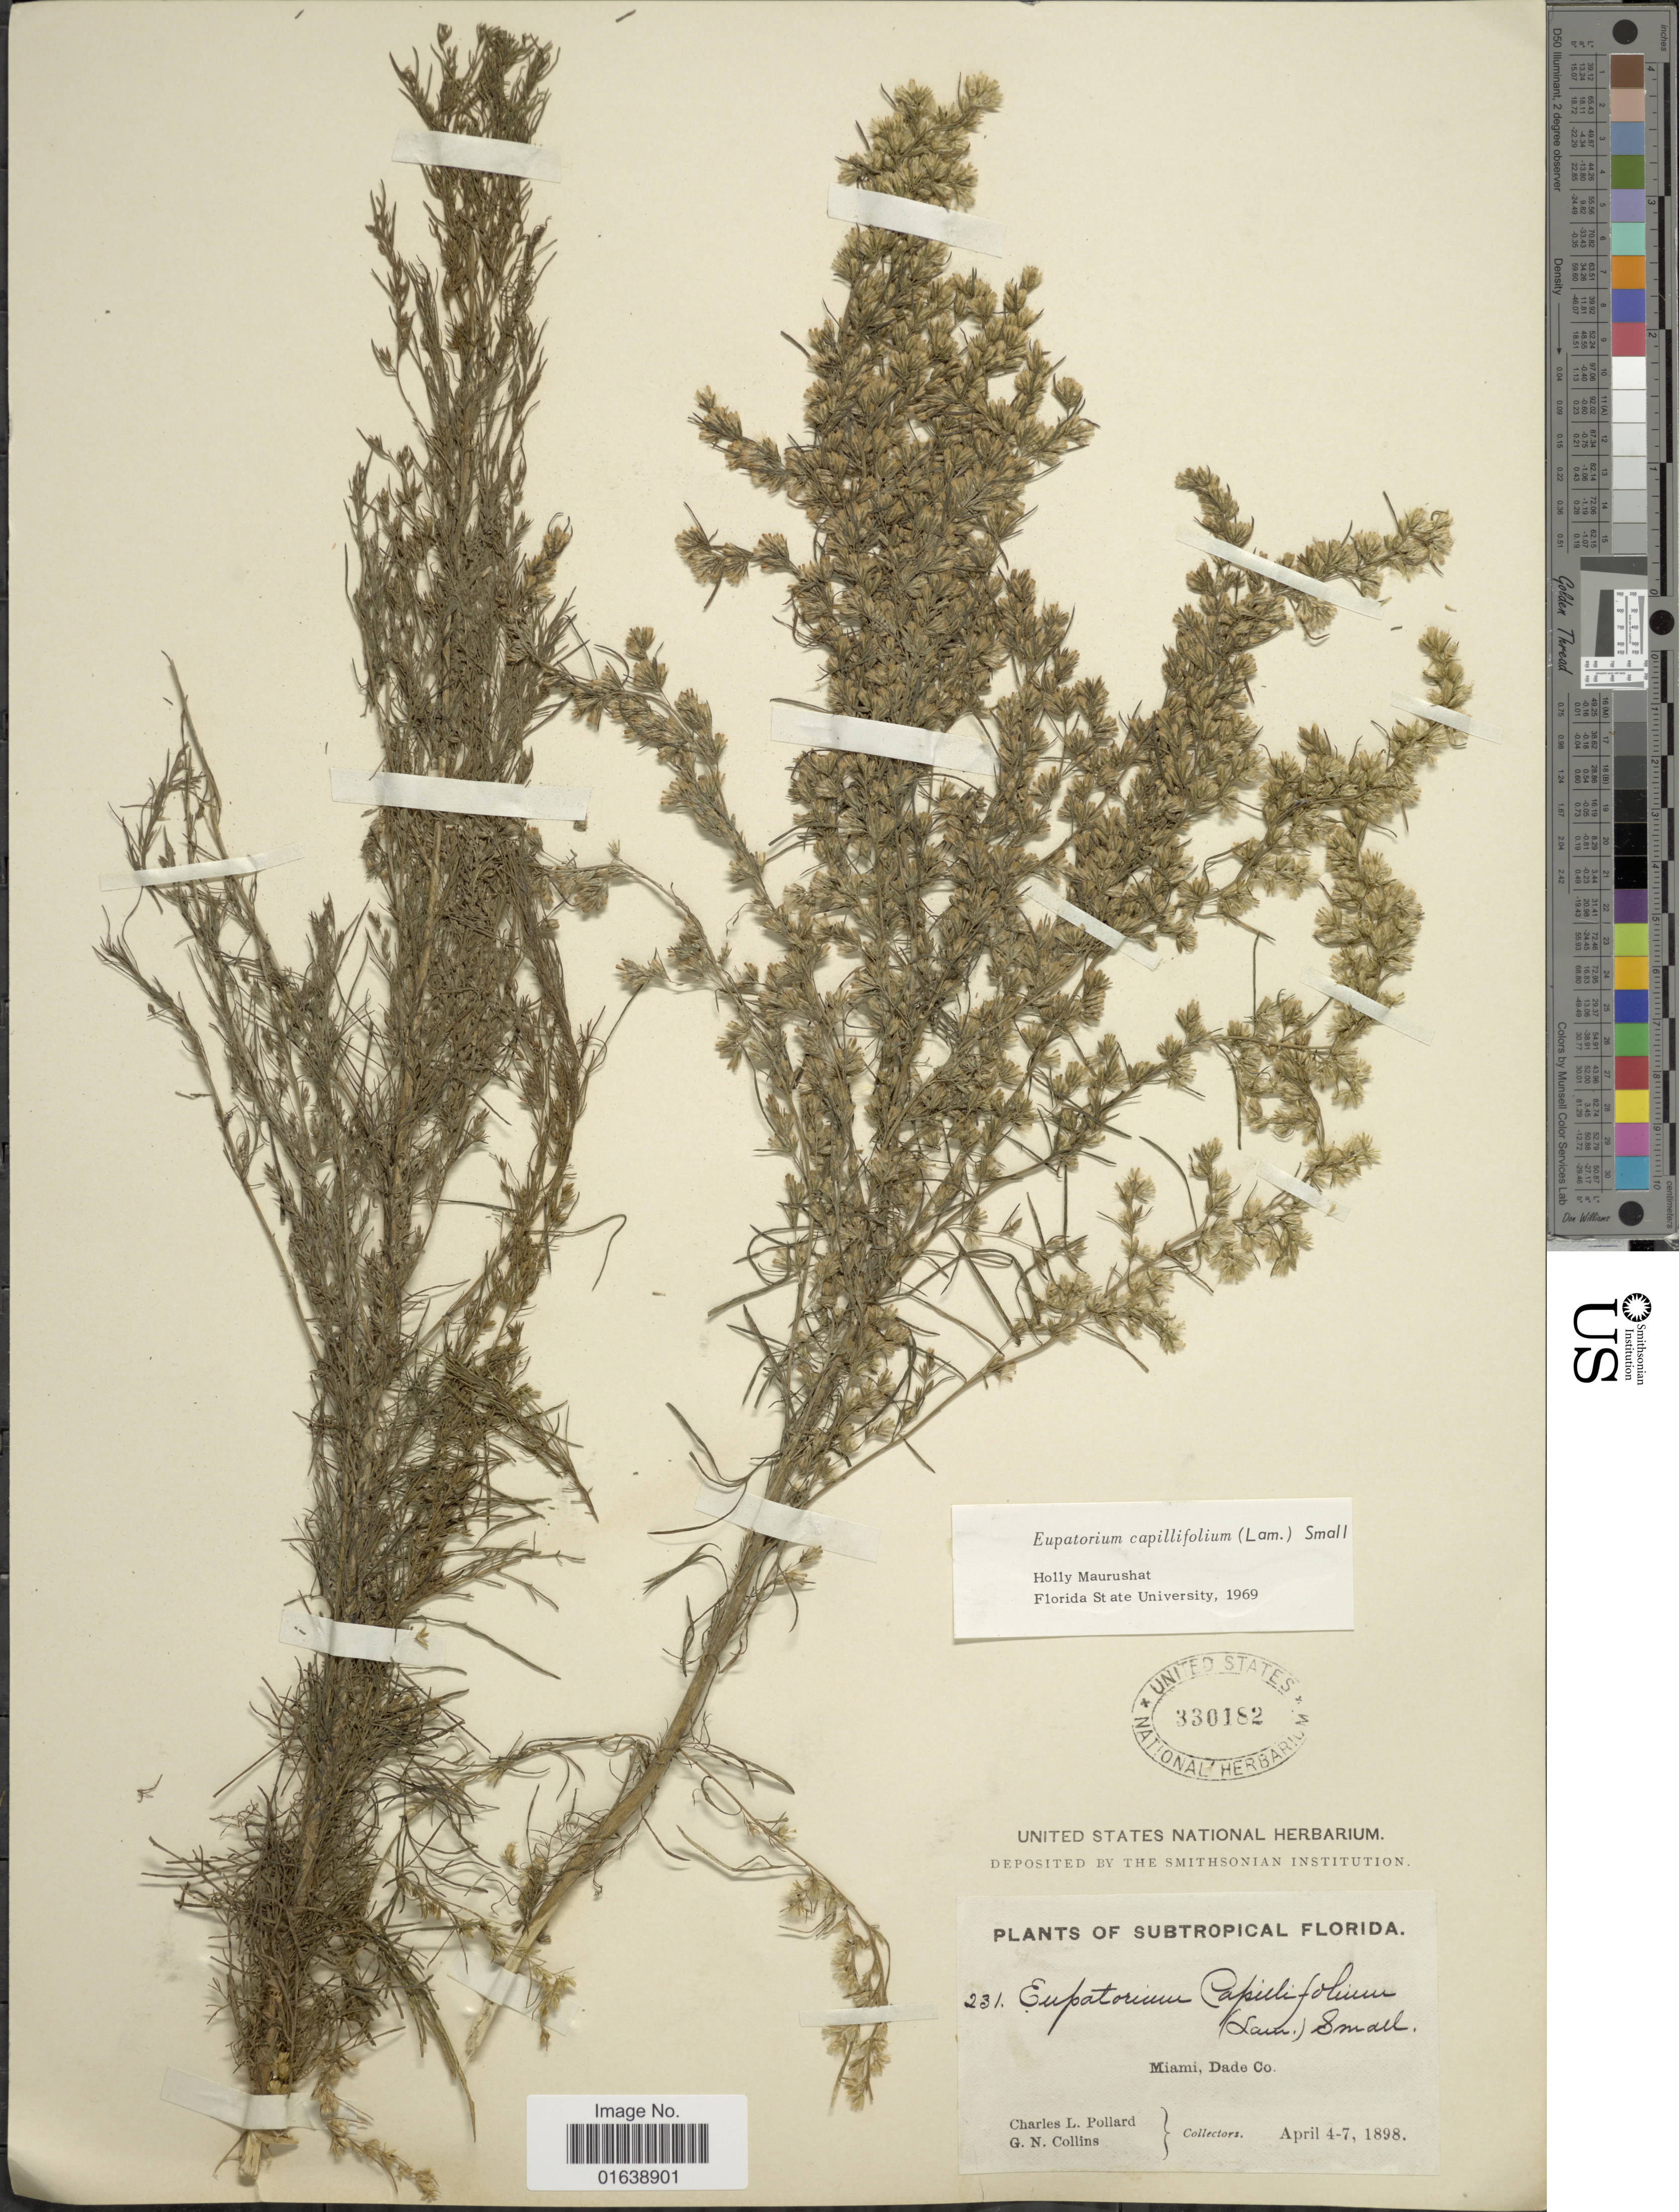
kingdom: Plantae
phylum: Tracheophyta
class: Magnoliopsida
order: Asterales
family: Asteraceae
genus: Eupatorium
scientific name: Eupatorium capillifolium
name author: (Lam.) Small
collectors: C. L. Pollard & G. Collins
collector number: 231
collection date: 1898-04-04/1898-04-07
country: United States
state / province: Florida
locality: Subtropical Florida. Miami, Dade Co.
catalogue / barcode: US 330182